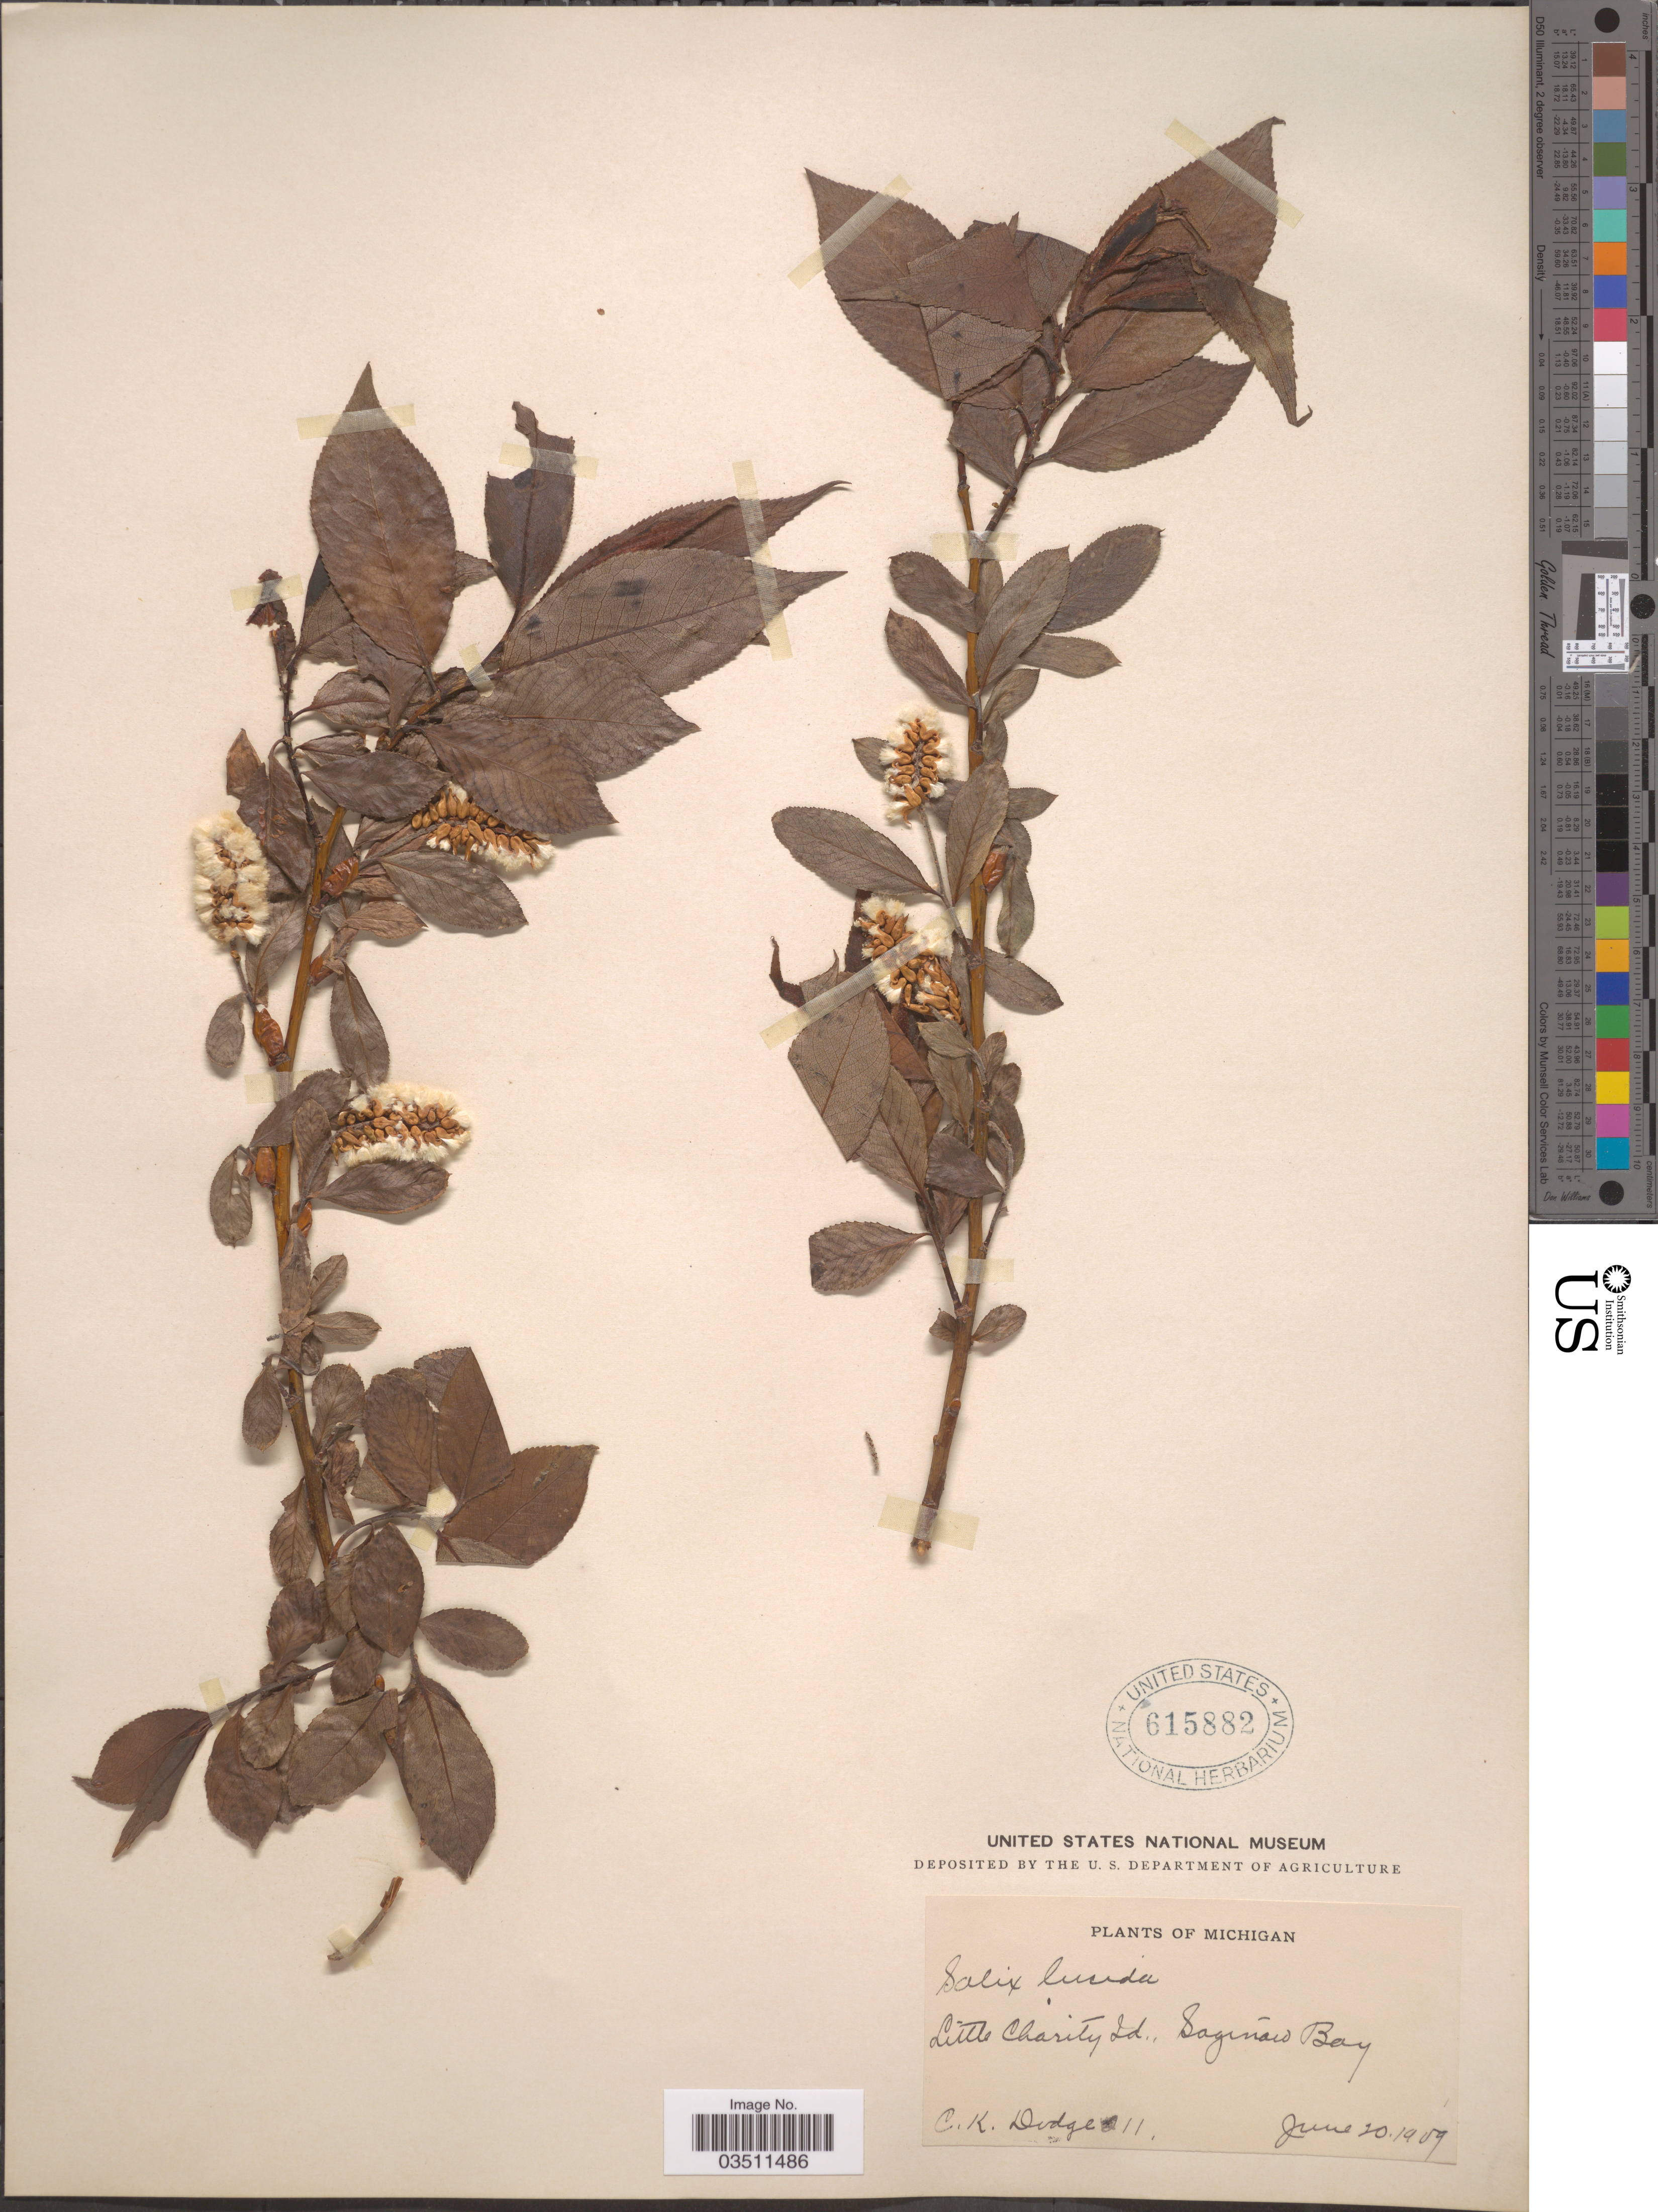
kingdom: Plantae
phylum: Tracheophyta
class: Magnoliopsida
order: Malpighiales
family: Salicaceae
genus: Salix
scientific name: Salix lucida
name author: Muhl.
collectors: C. Dodge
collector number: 211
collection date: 1909-06-20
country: United States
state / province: Michigan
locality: Little Charity Id., Saginaw Bay.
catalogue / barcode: US 615882